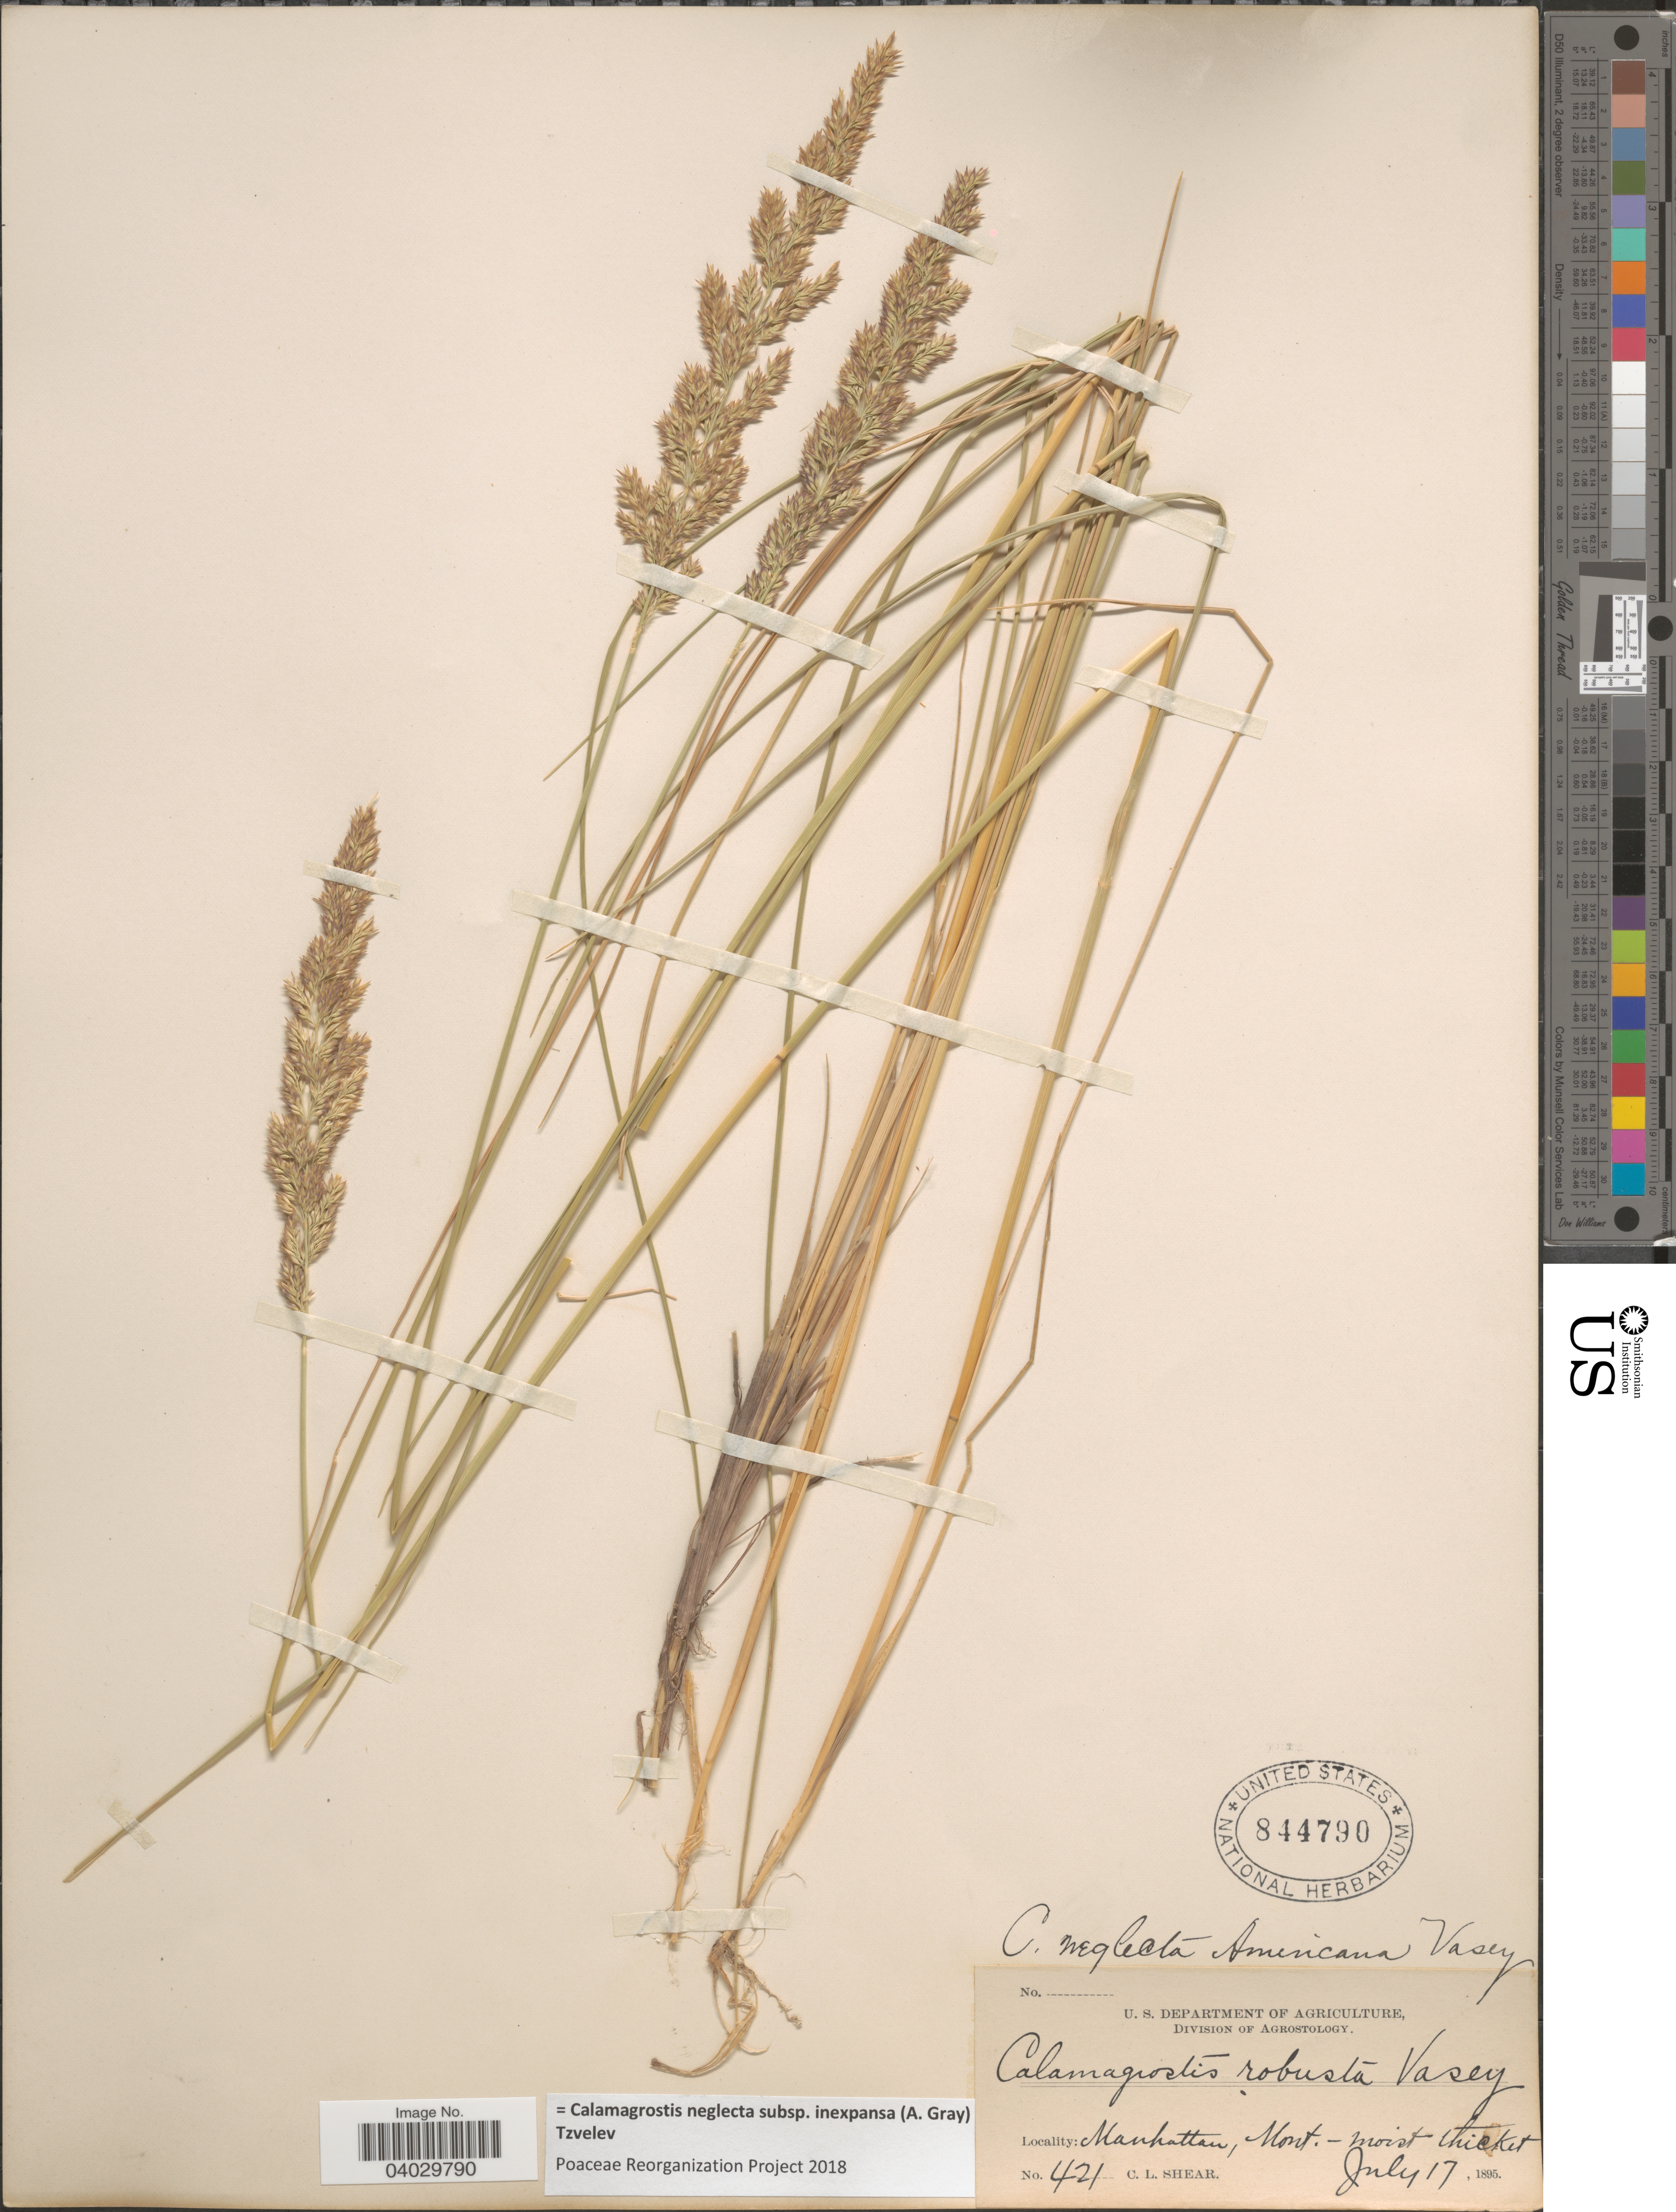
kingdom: Plantae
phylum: Tracheophyta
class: Liliopsida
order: Poales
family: Poaceae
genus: Calamagrostis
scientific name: Calamagrostis neglecta subsp. inexpansa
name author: (A. Gray) Tzvelev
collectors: C. L. Shear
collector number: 421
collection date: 1895-07-17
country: United States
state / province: Montana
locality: Manhattan.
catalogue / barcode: US 844790